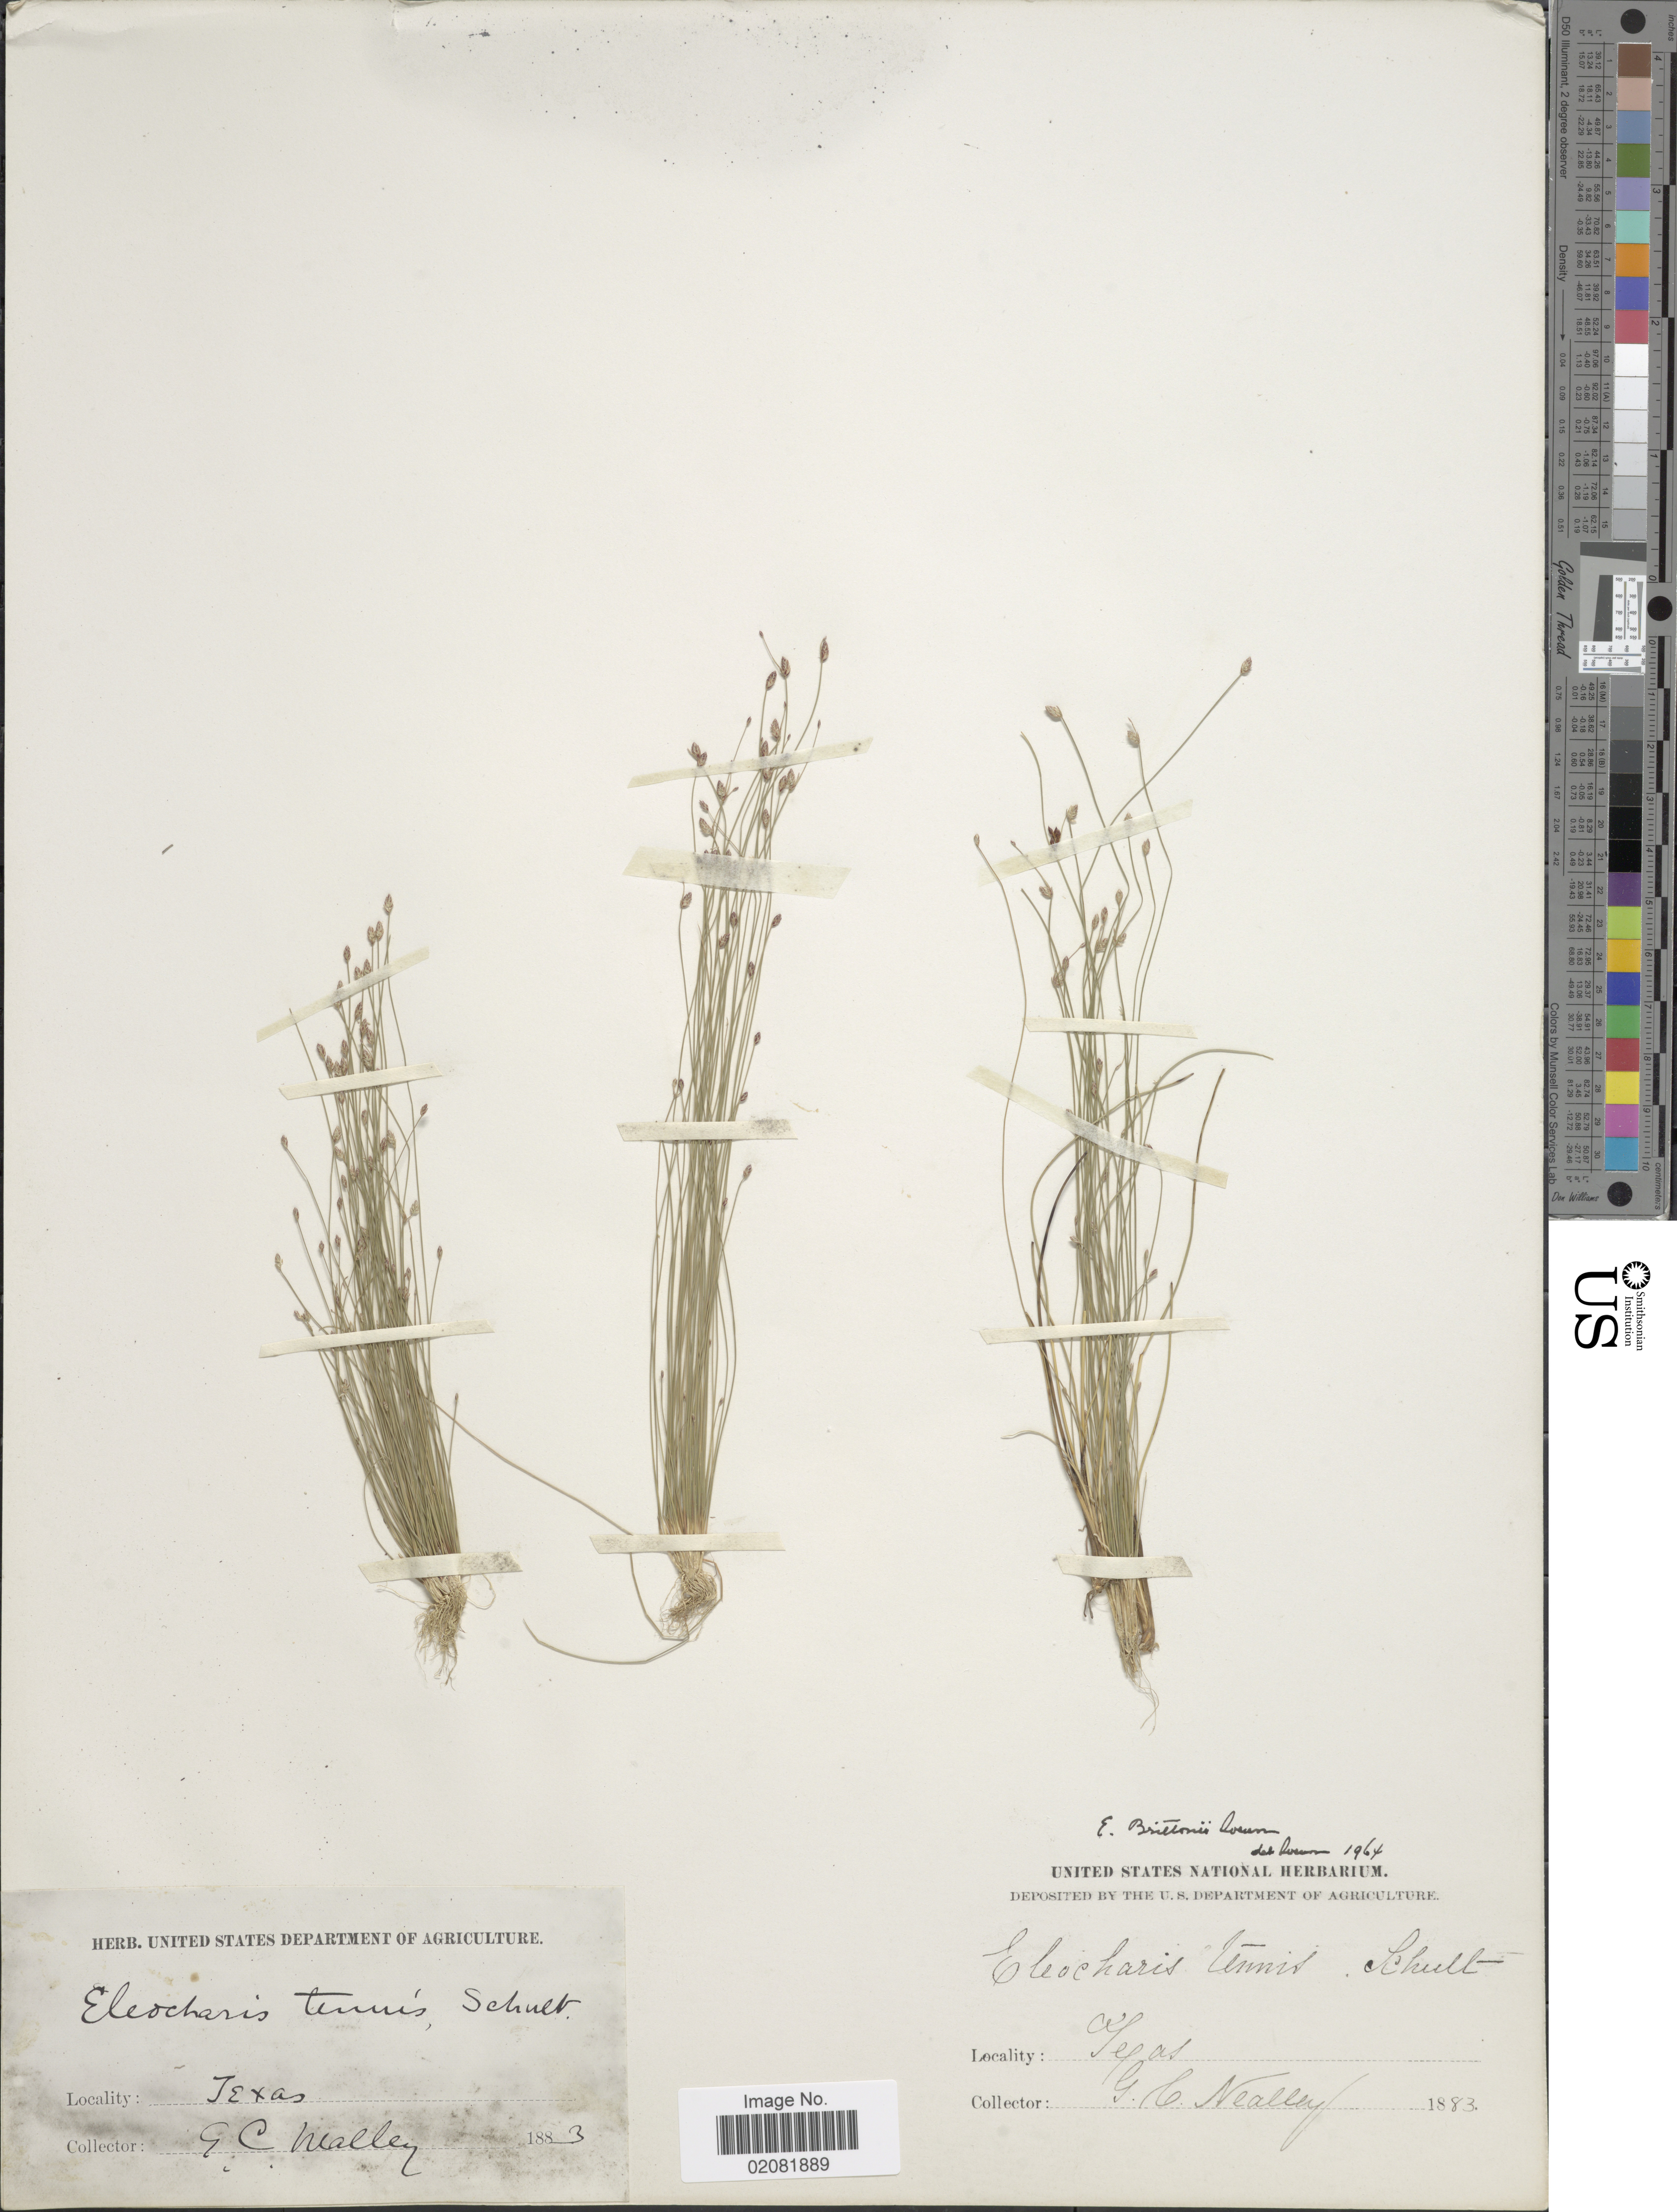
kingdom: Plantae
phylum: Tracheophyta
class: Liliopsida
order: Poales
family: Cyperaceae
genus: Eleocharis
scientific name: Eleocharis brittonii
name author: Svenson ex Small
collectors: G. C. Nealley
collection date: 1883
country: United States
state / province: Texas